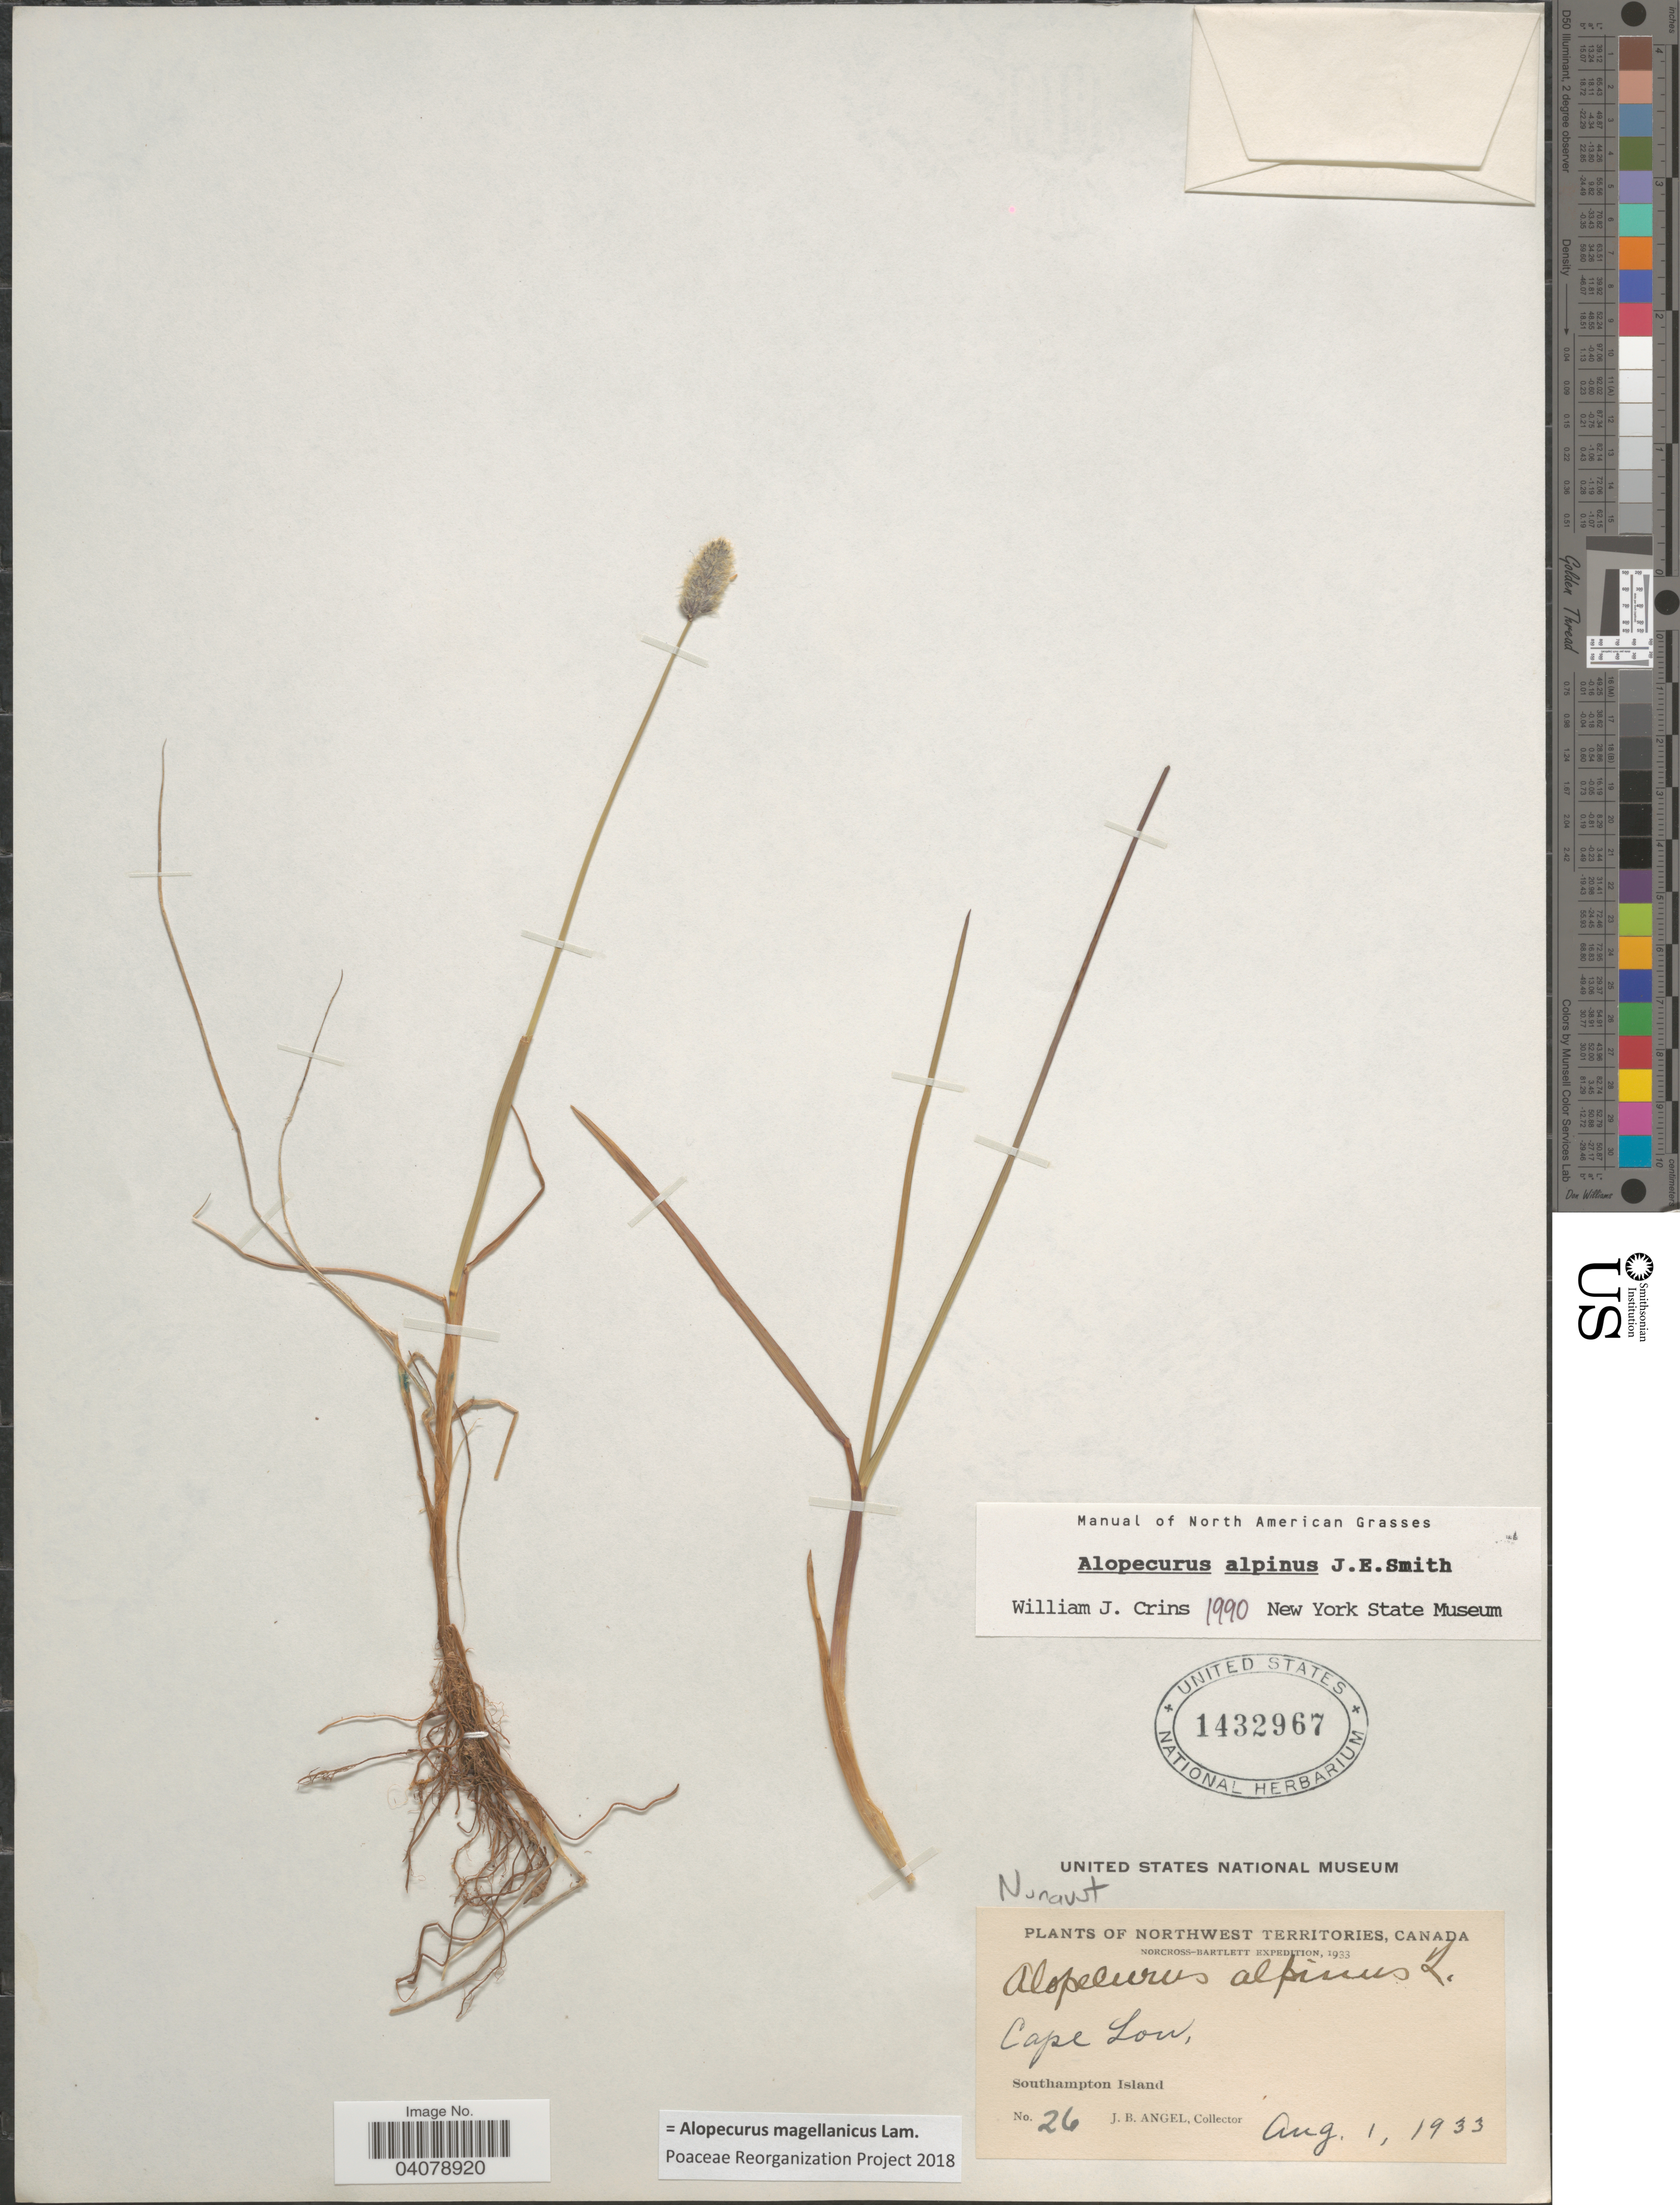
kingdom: Plantae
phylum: Tracheophyta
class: Liliopsida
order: Poales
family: Poaceae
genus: Alopecurus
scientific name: Alopecurus magellanicus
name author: Lam.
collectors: J. Angel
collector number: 26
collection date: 1933-08-01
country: Canada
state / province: Nunavut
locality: Nunavut. Northwestern Territories. Norcross-Bartlett Expedition, 1933. Cape Low, Southampton Island.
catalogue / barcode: US 1432967